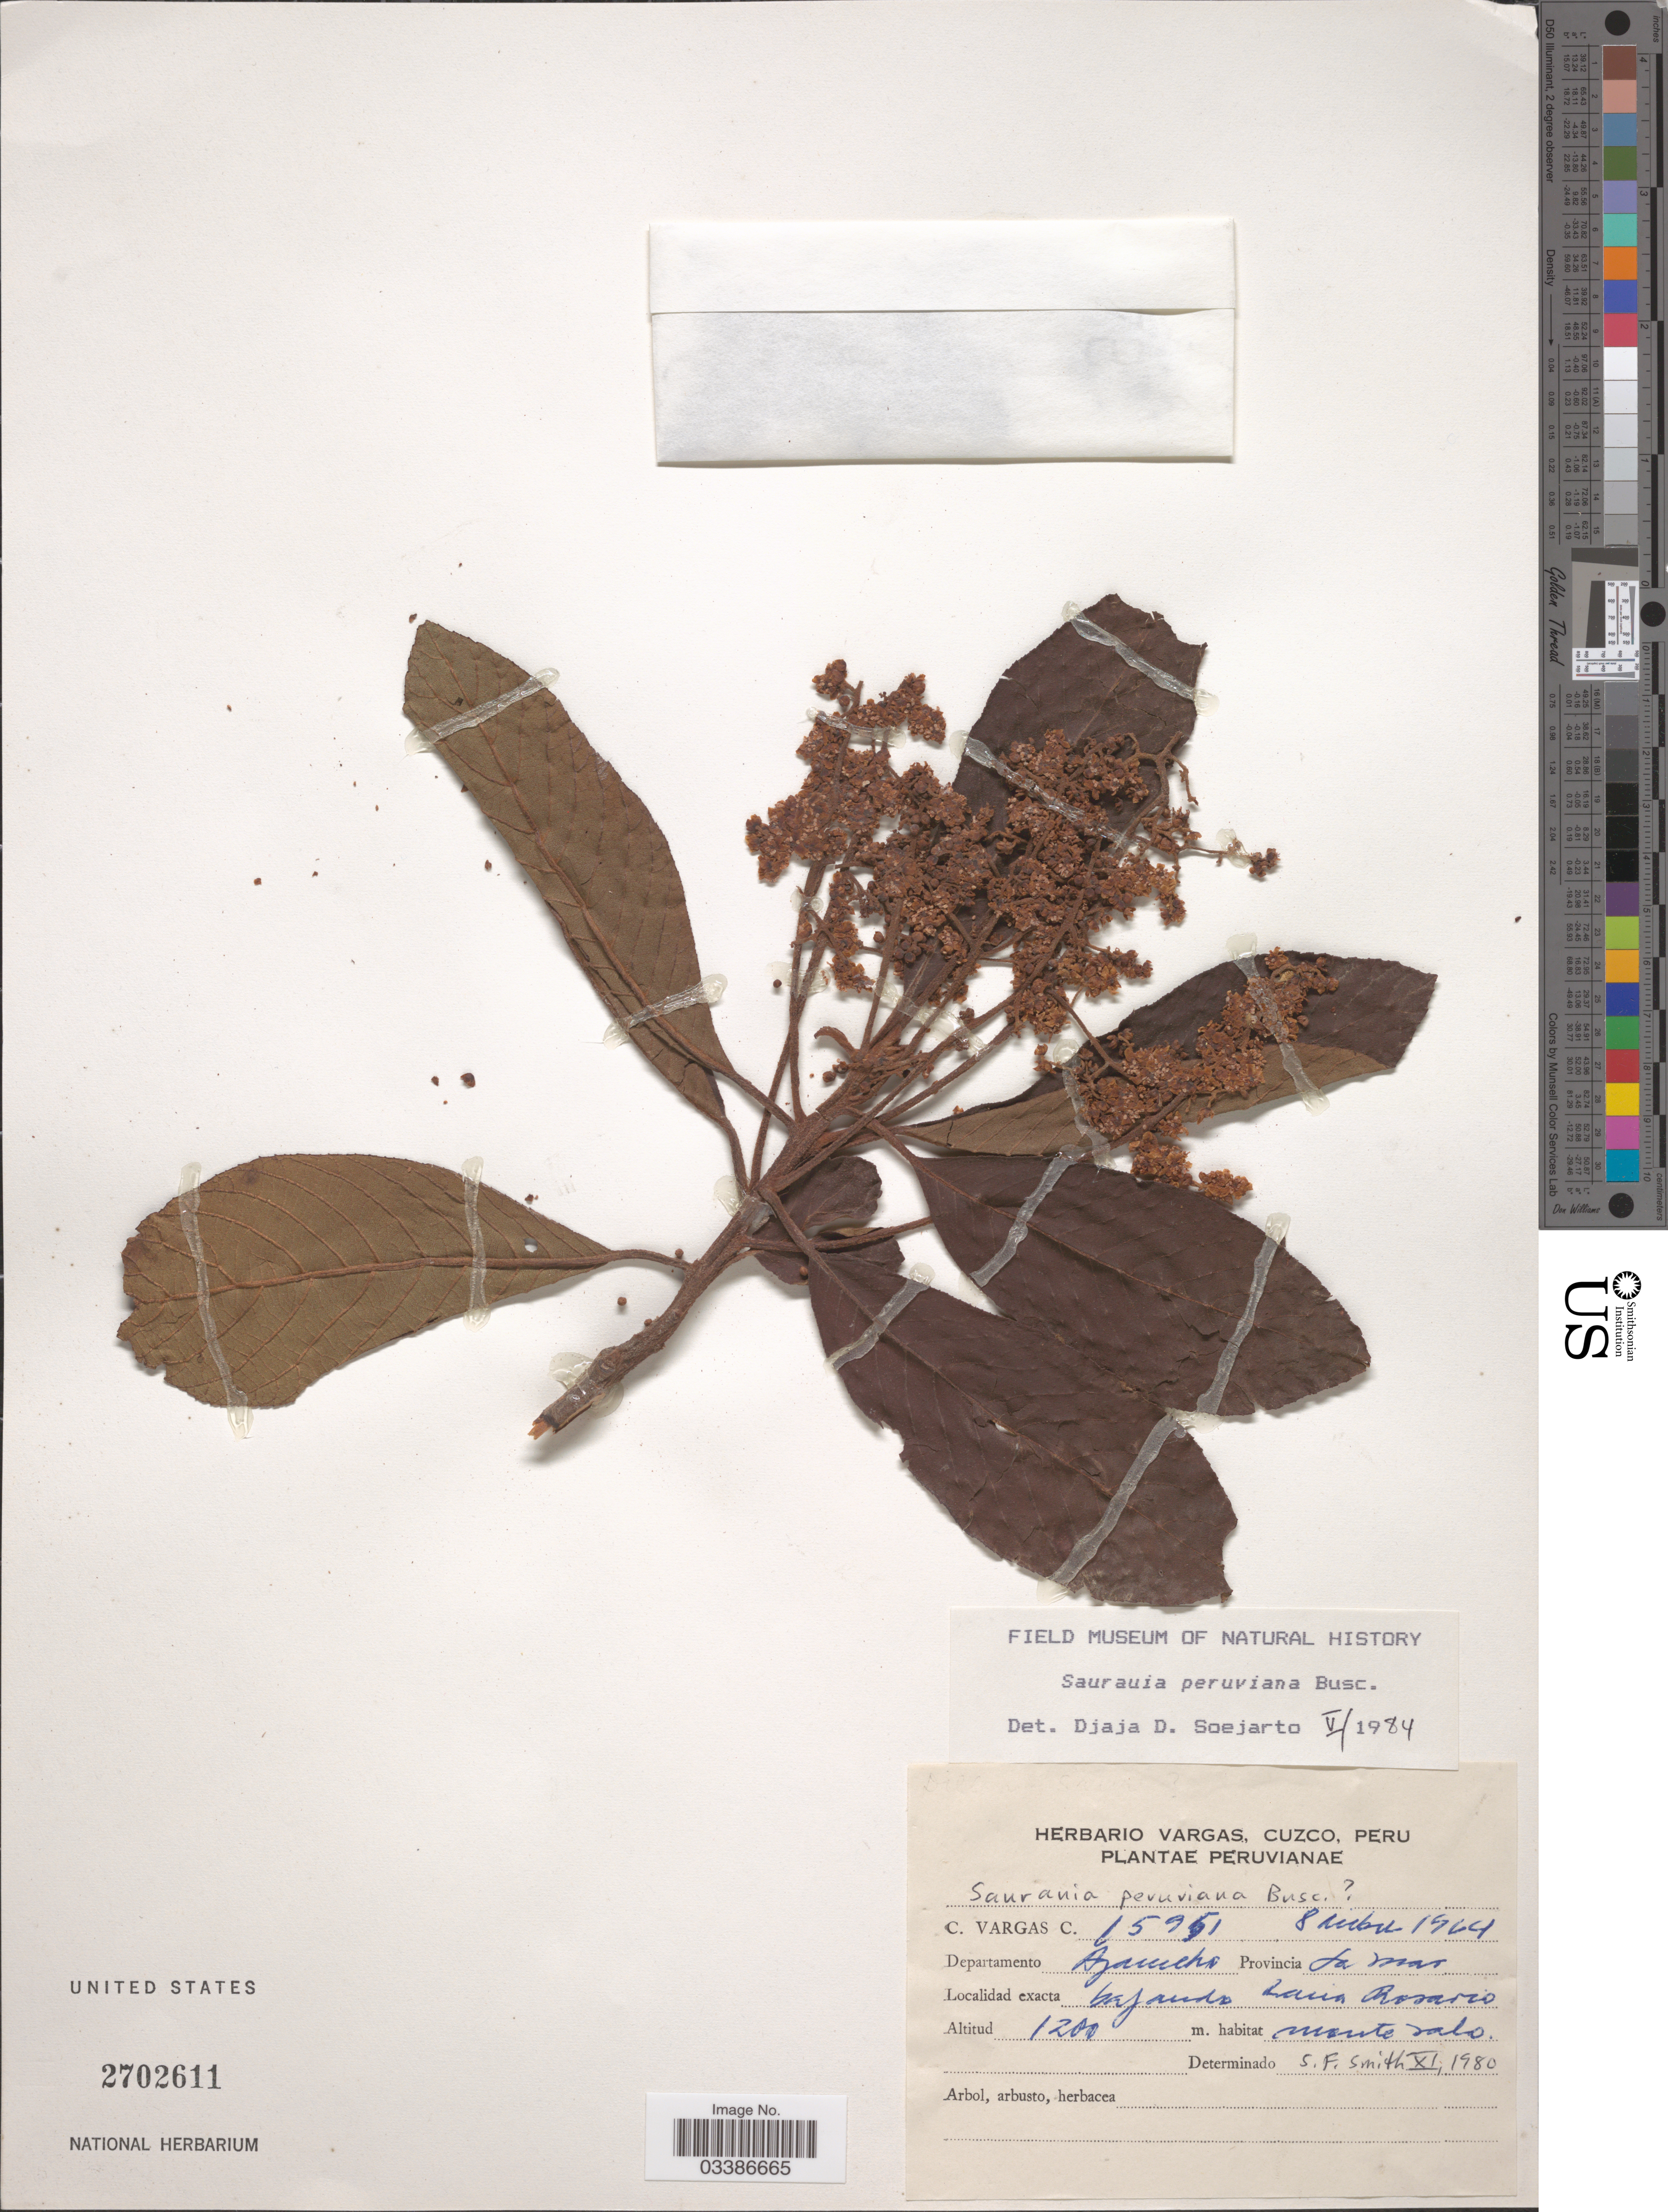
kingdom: Plantae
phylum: Tracheophyta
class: Magnoliopsida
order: Ericales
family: Actinidiaceae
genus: Saurauia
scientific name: Saurauia peruviana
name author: Buscal.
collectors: C. Vargas Calderón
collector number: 15951*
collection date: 1964-03-08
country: Peru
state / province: Ayacucho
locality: Departamento Ajacucho. Provincia La Mar. Bajando Luis Rosario.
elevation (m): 1200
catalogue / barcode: US 2702611